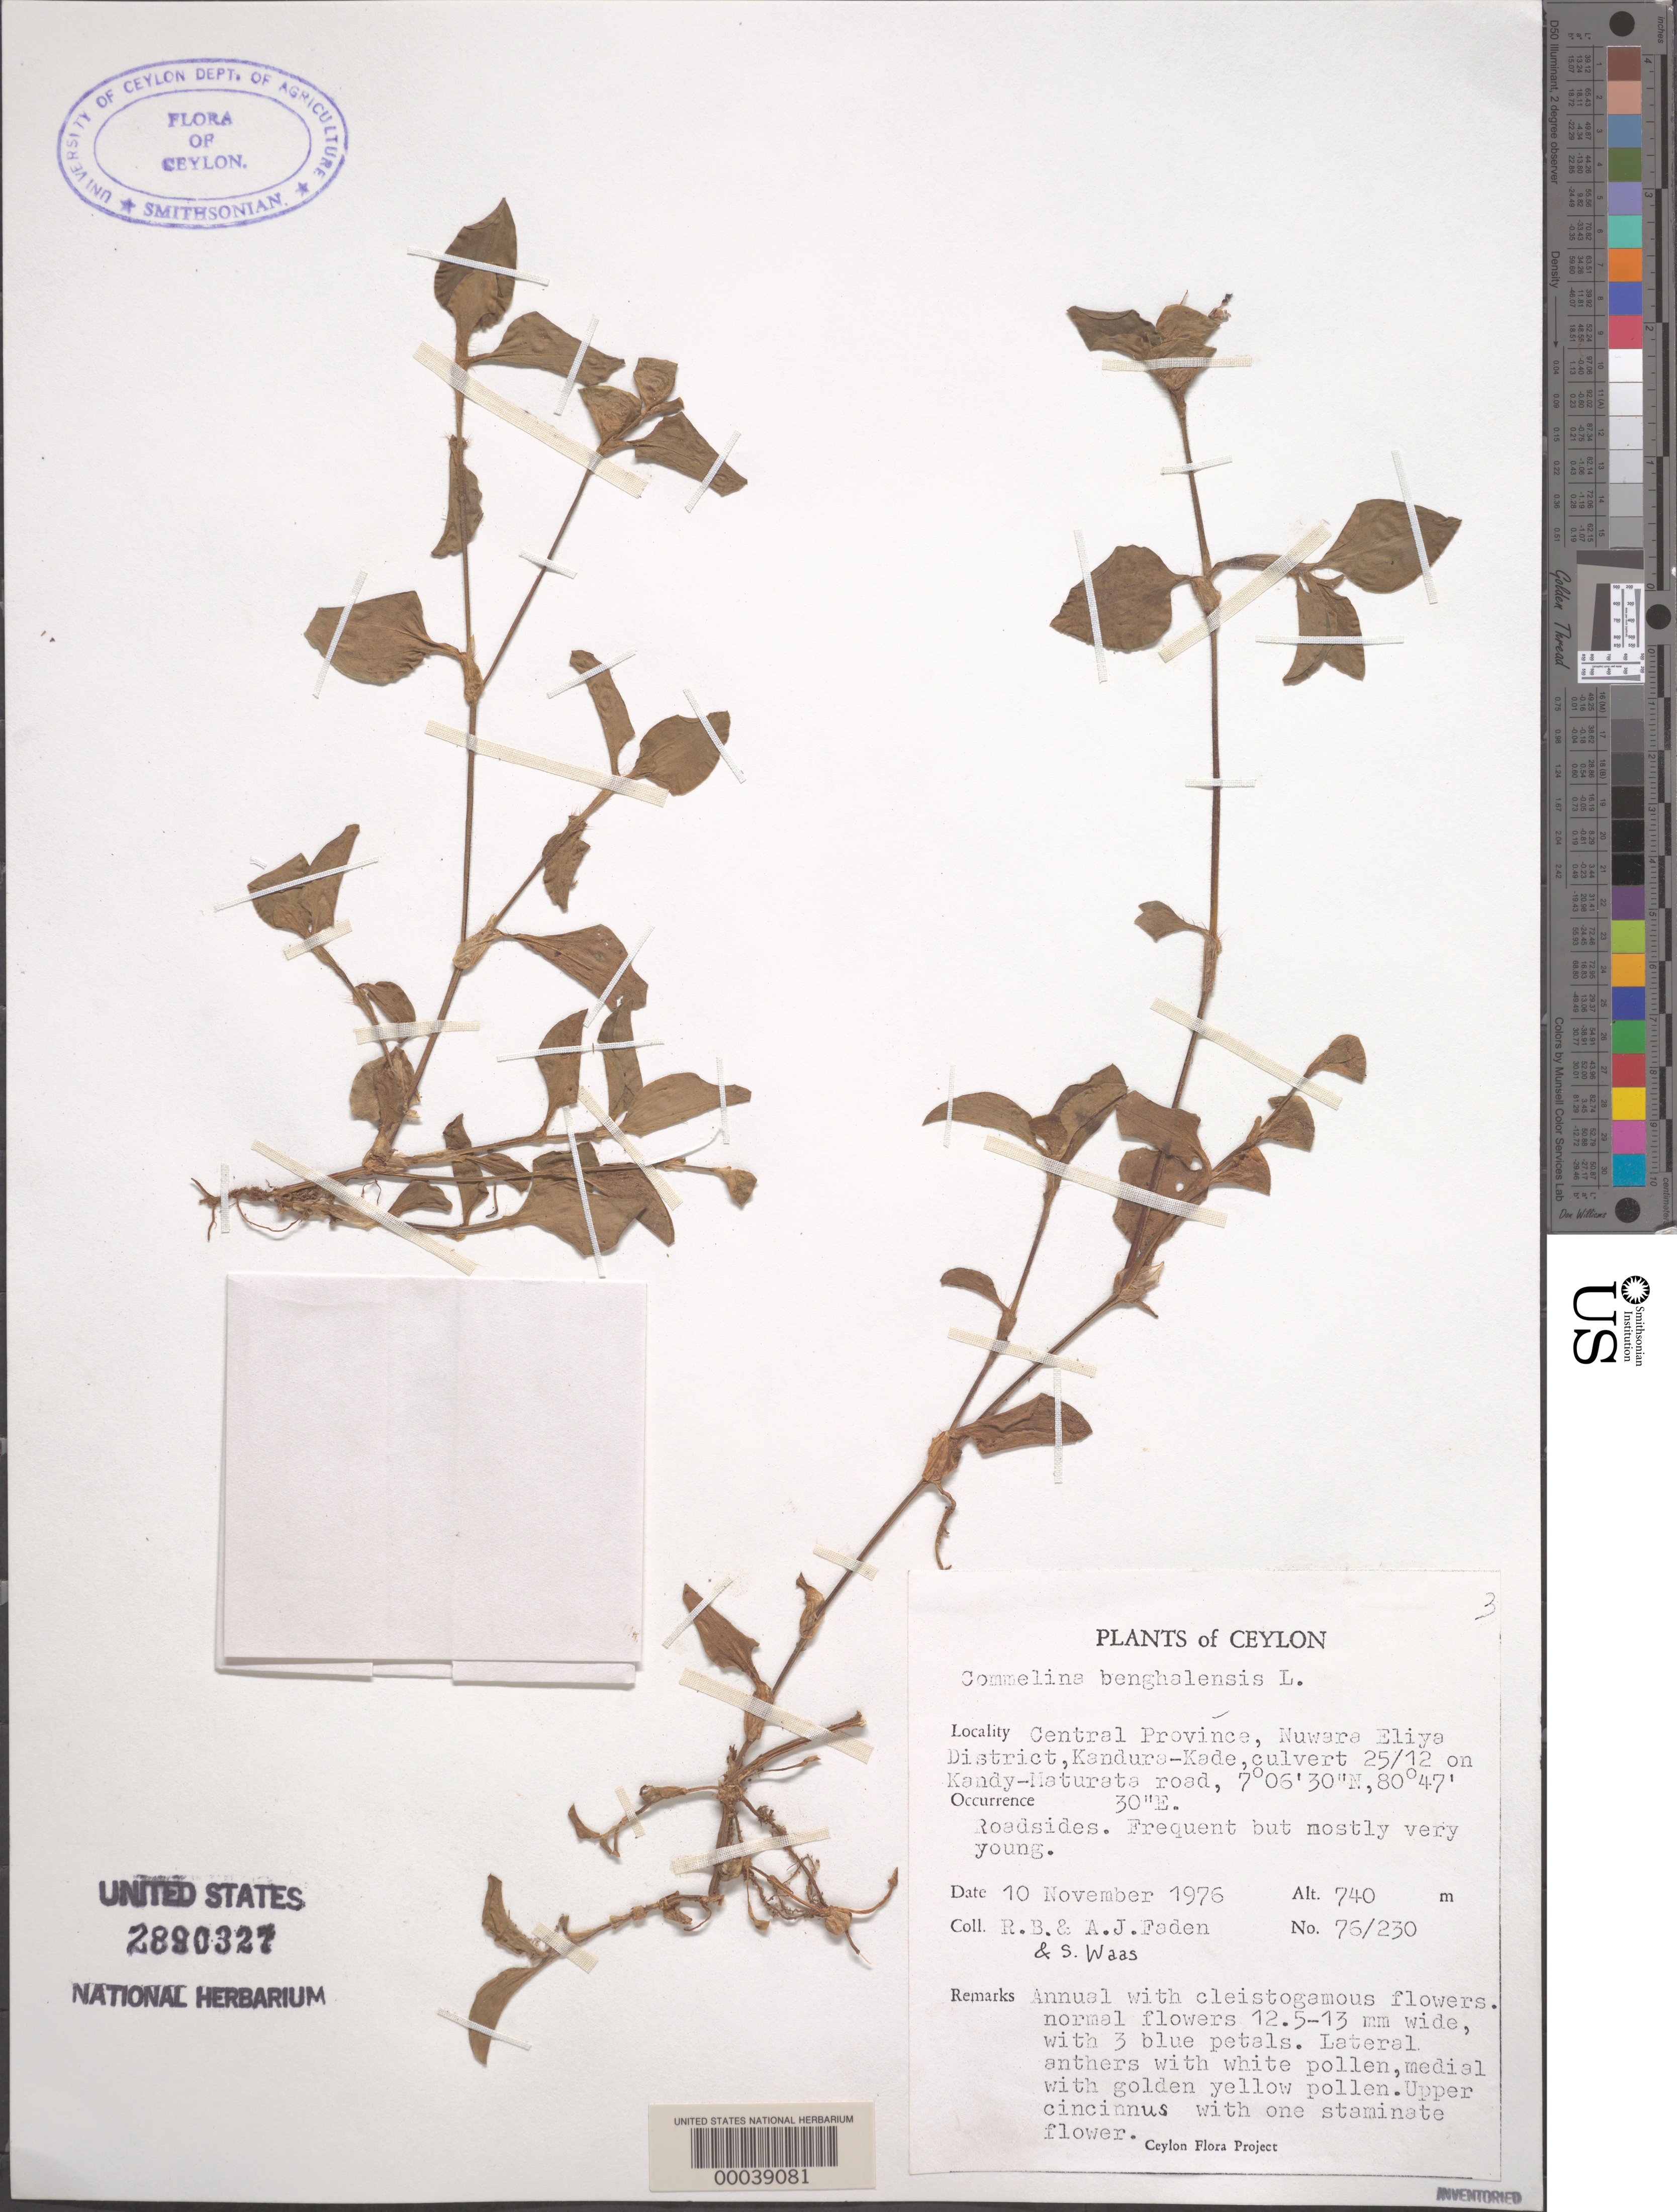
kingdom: Plantae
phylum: Tracheophyta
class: Liliopsida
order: Commelinales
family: Commelinaceae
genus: Commelina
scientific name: Commelina benghalensis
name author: L.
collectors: R. B. Faden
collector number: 76/230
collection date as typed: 10 Nov 1976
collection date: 1976-11-10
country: Sri Lanka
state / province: Central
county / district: Nuwara Eliya Dist.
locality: Kandura-kade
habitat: Roadsides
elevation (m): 740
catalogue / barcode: US 2890327